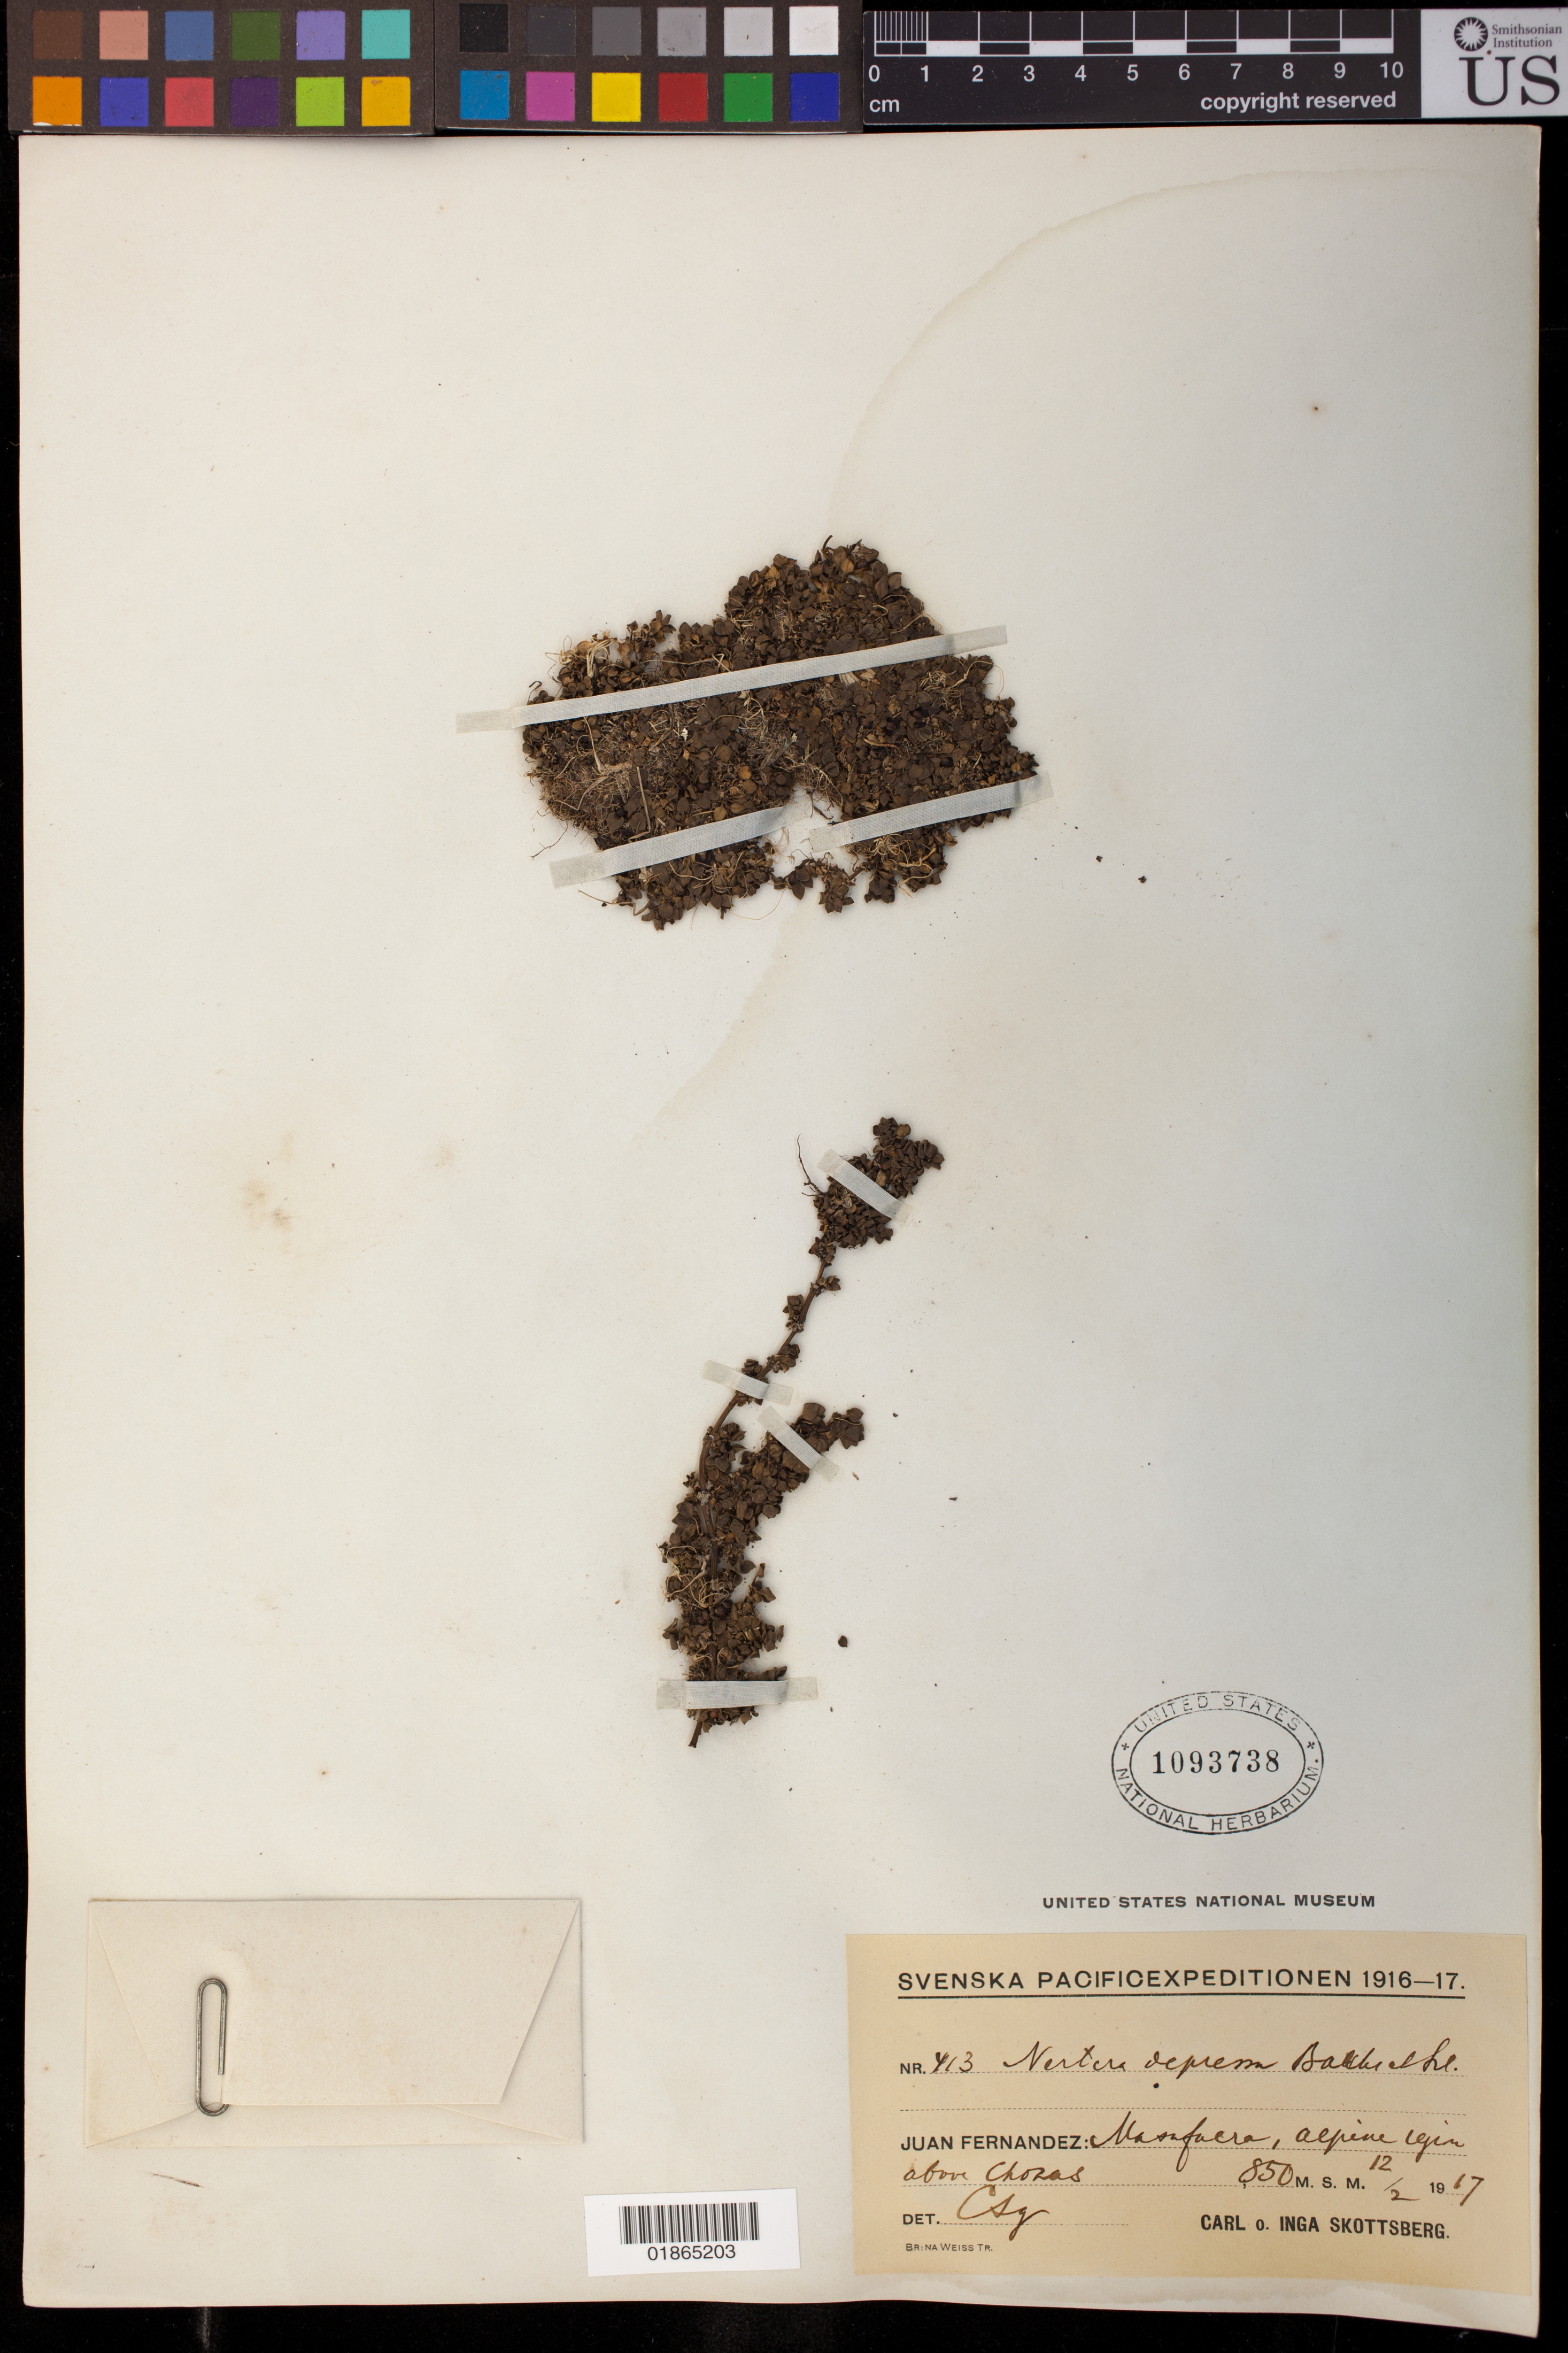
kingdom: Plantae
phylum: Tracheophyta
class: Magnoliopsida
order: Gentianales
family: Rubiaceae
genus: Nertera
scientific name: Nertera depressa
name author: Banks & Sol. ex Gaertn.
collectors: C. Skottsberg & I. Skottsberg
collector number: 413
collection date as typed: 12/2 1917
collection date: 1917-02-12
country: Chile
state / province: Valparaíso (V)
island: Mas Afuera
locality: Juan Fernandez: Masafuera, alpine region above Chozas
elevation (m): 850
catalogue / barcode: US 1093738